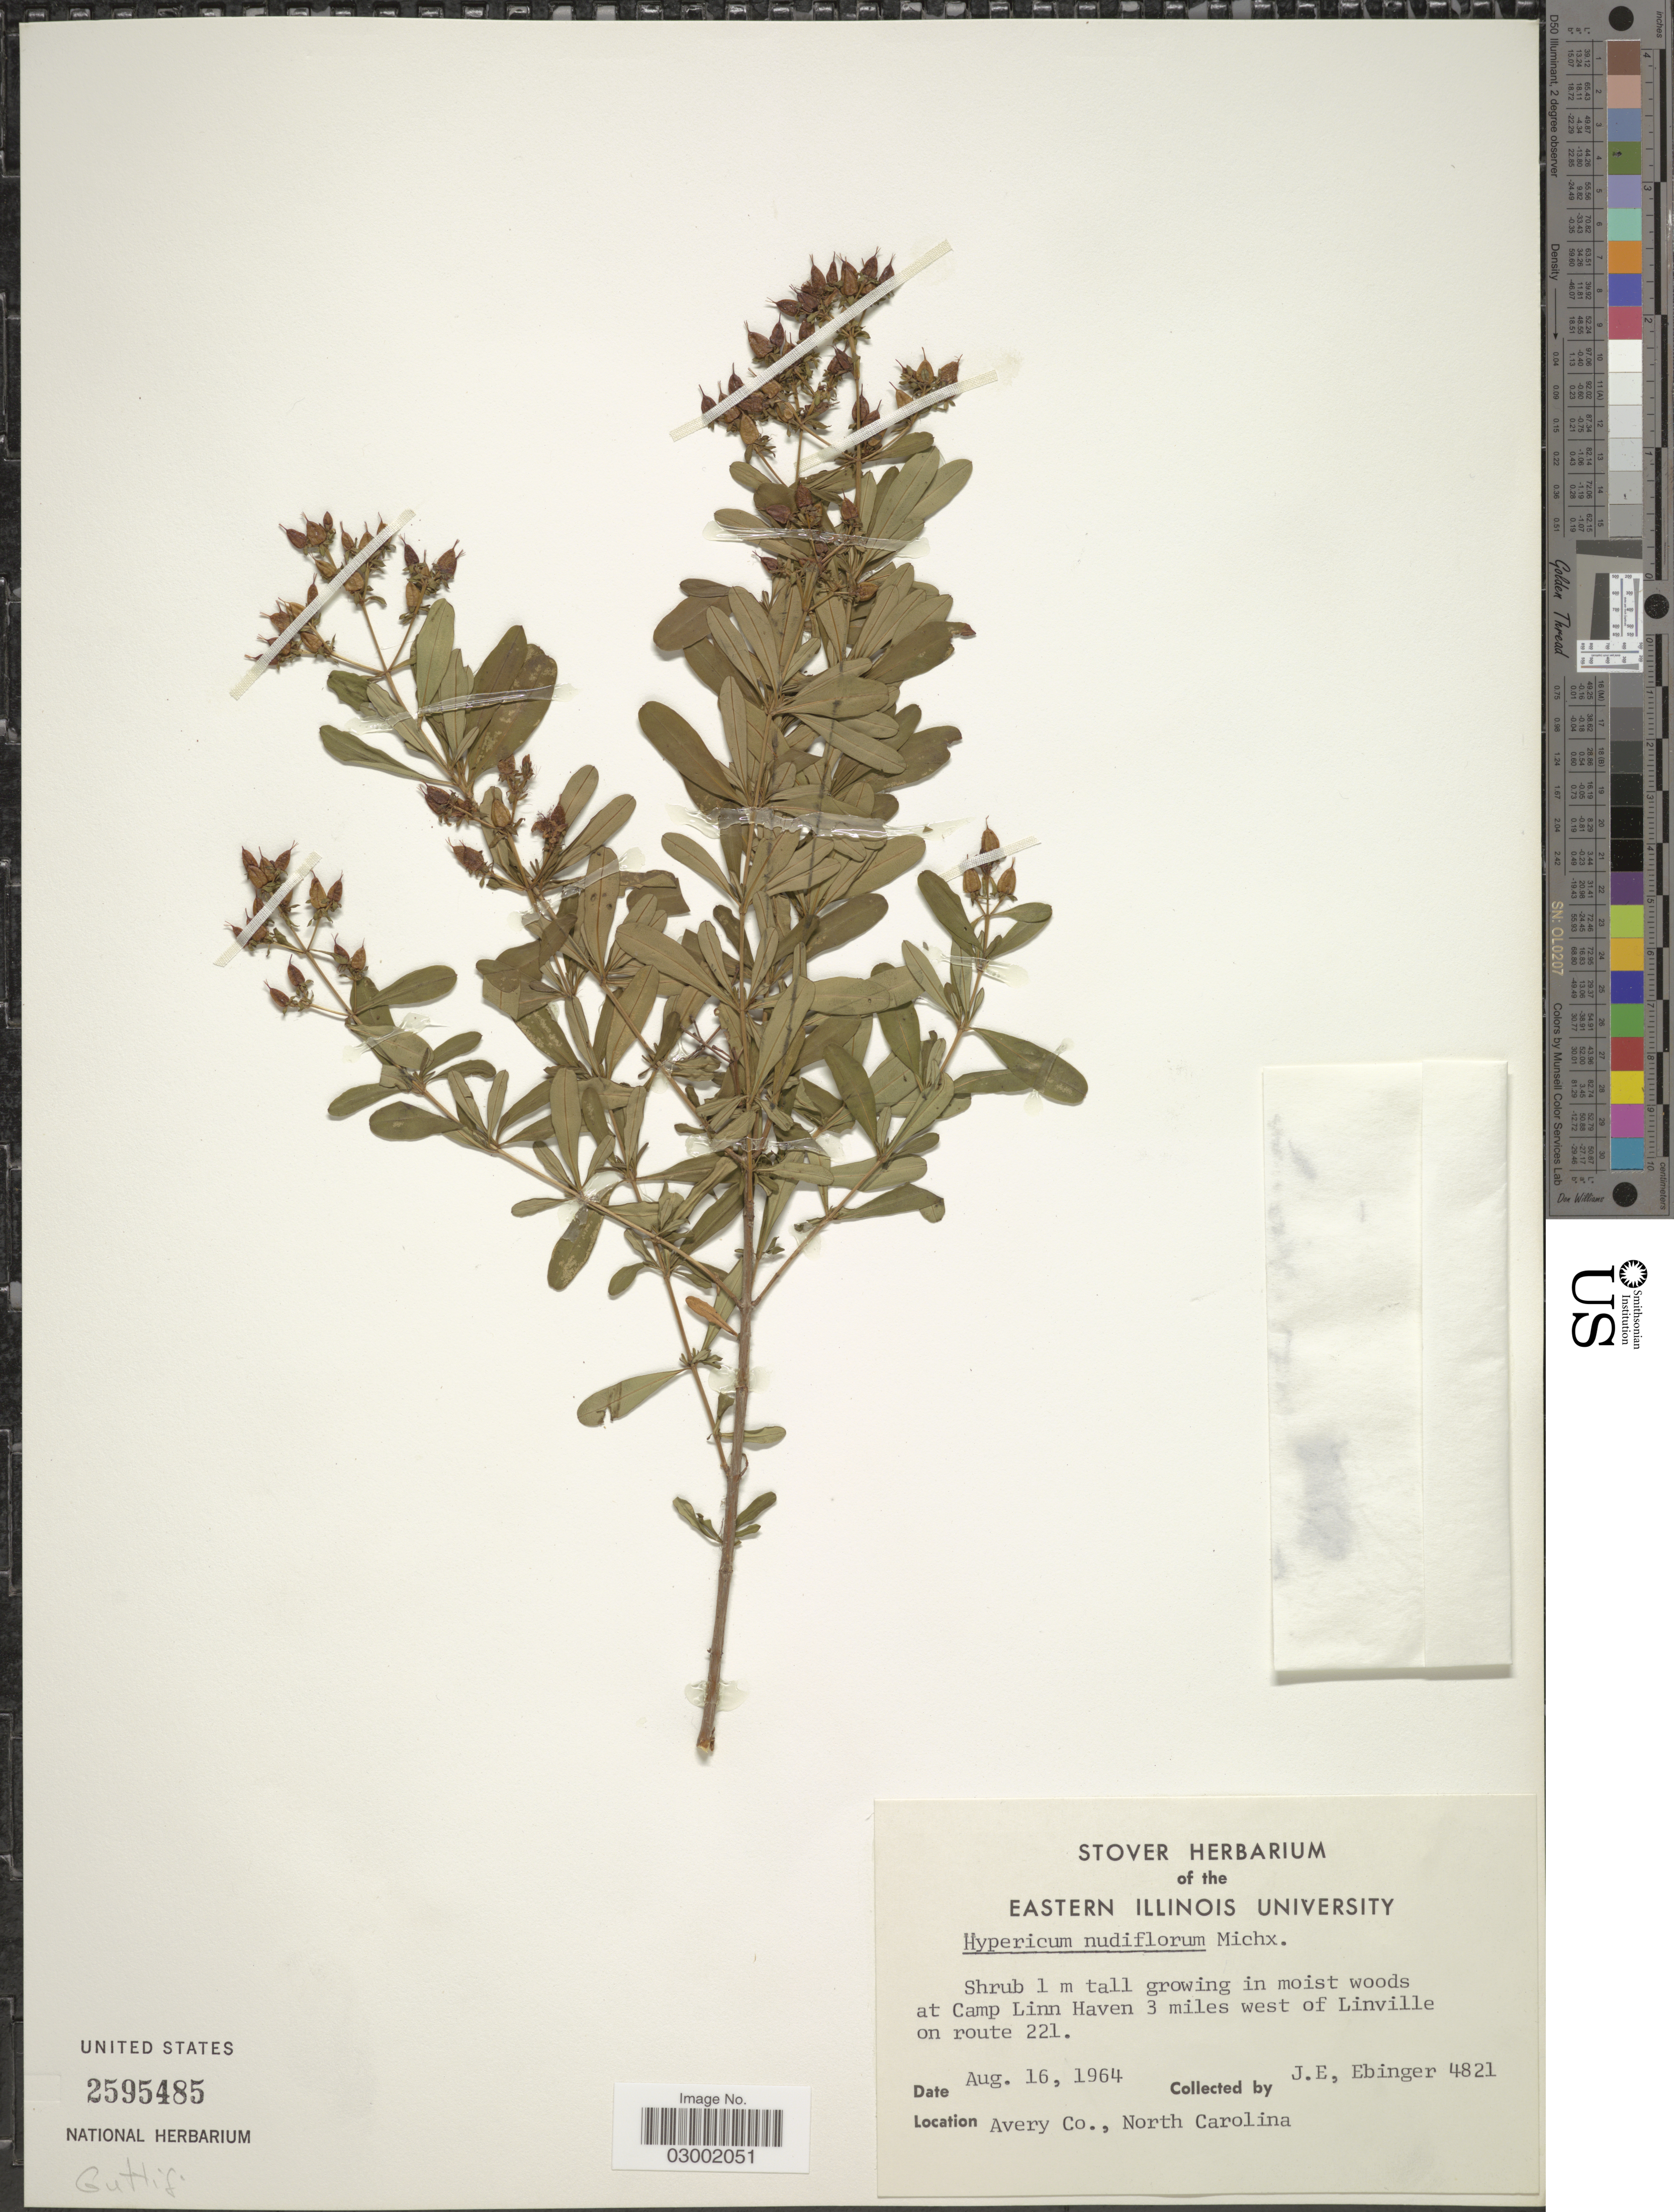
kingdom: Plantae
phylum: Tracheophyta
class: Magnoliopsida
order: Malpighiales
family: Hypericaceae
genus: Hypericum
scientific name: Hypericum nudiflorum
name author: Michx. ex Willd.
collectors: J. Ebinger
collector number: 4821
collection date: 1964-08-16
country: United States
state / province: North Carolina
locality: Shrub 1 m tall growing in moist woods at Camp Linn Haven 3 miles west of Linville on route 221. Avery Co., North Carolina.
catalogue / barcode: US 2595485